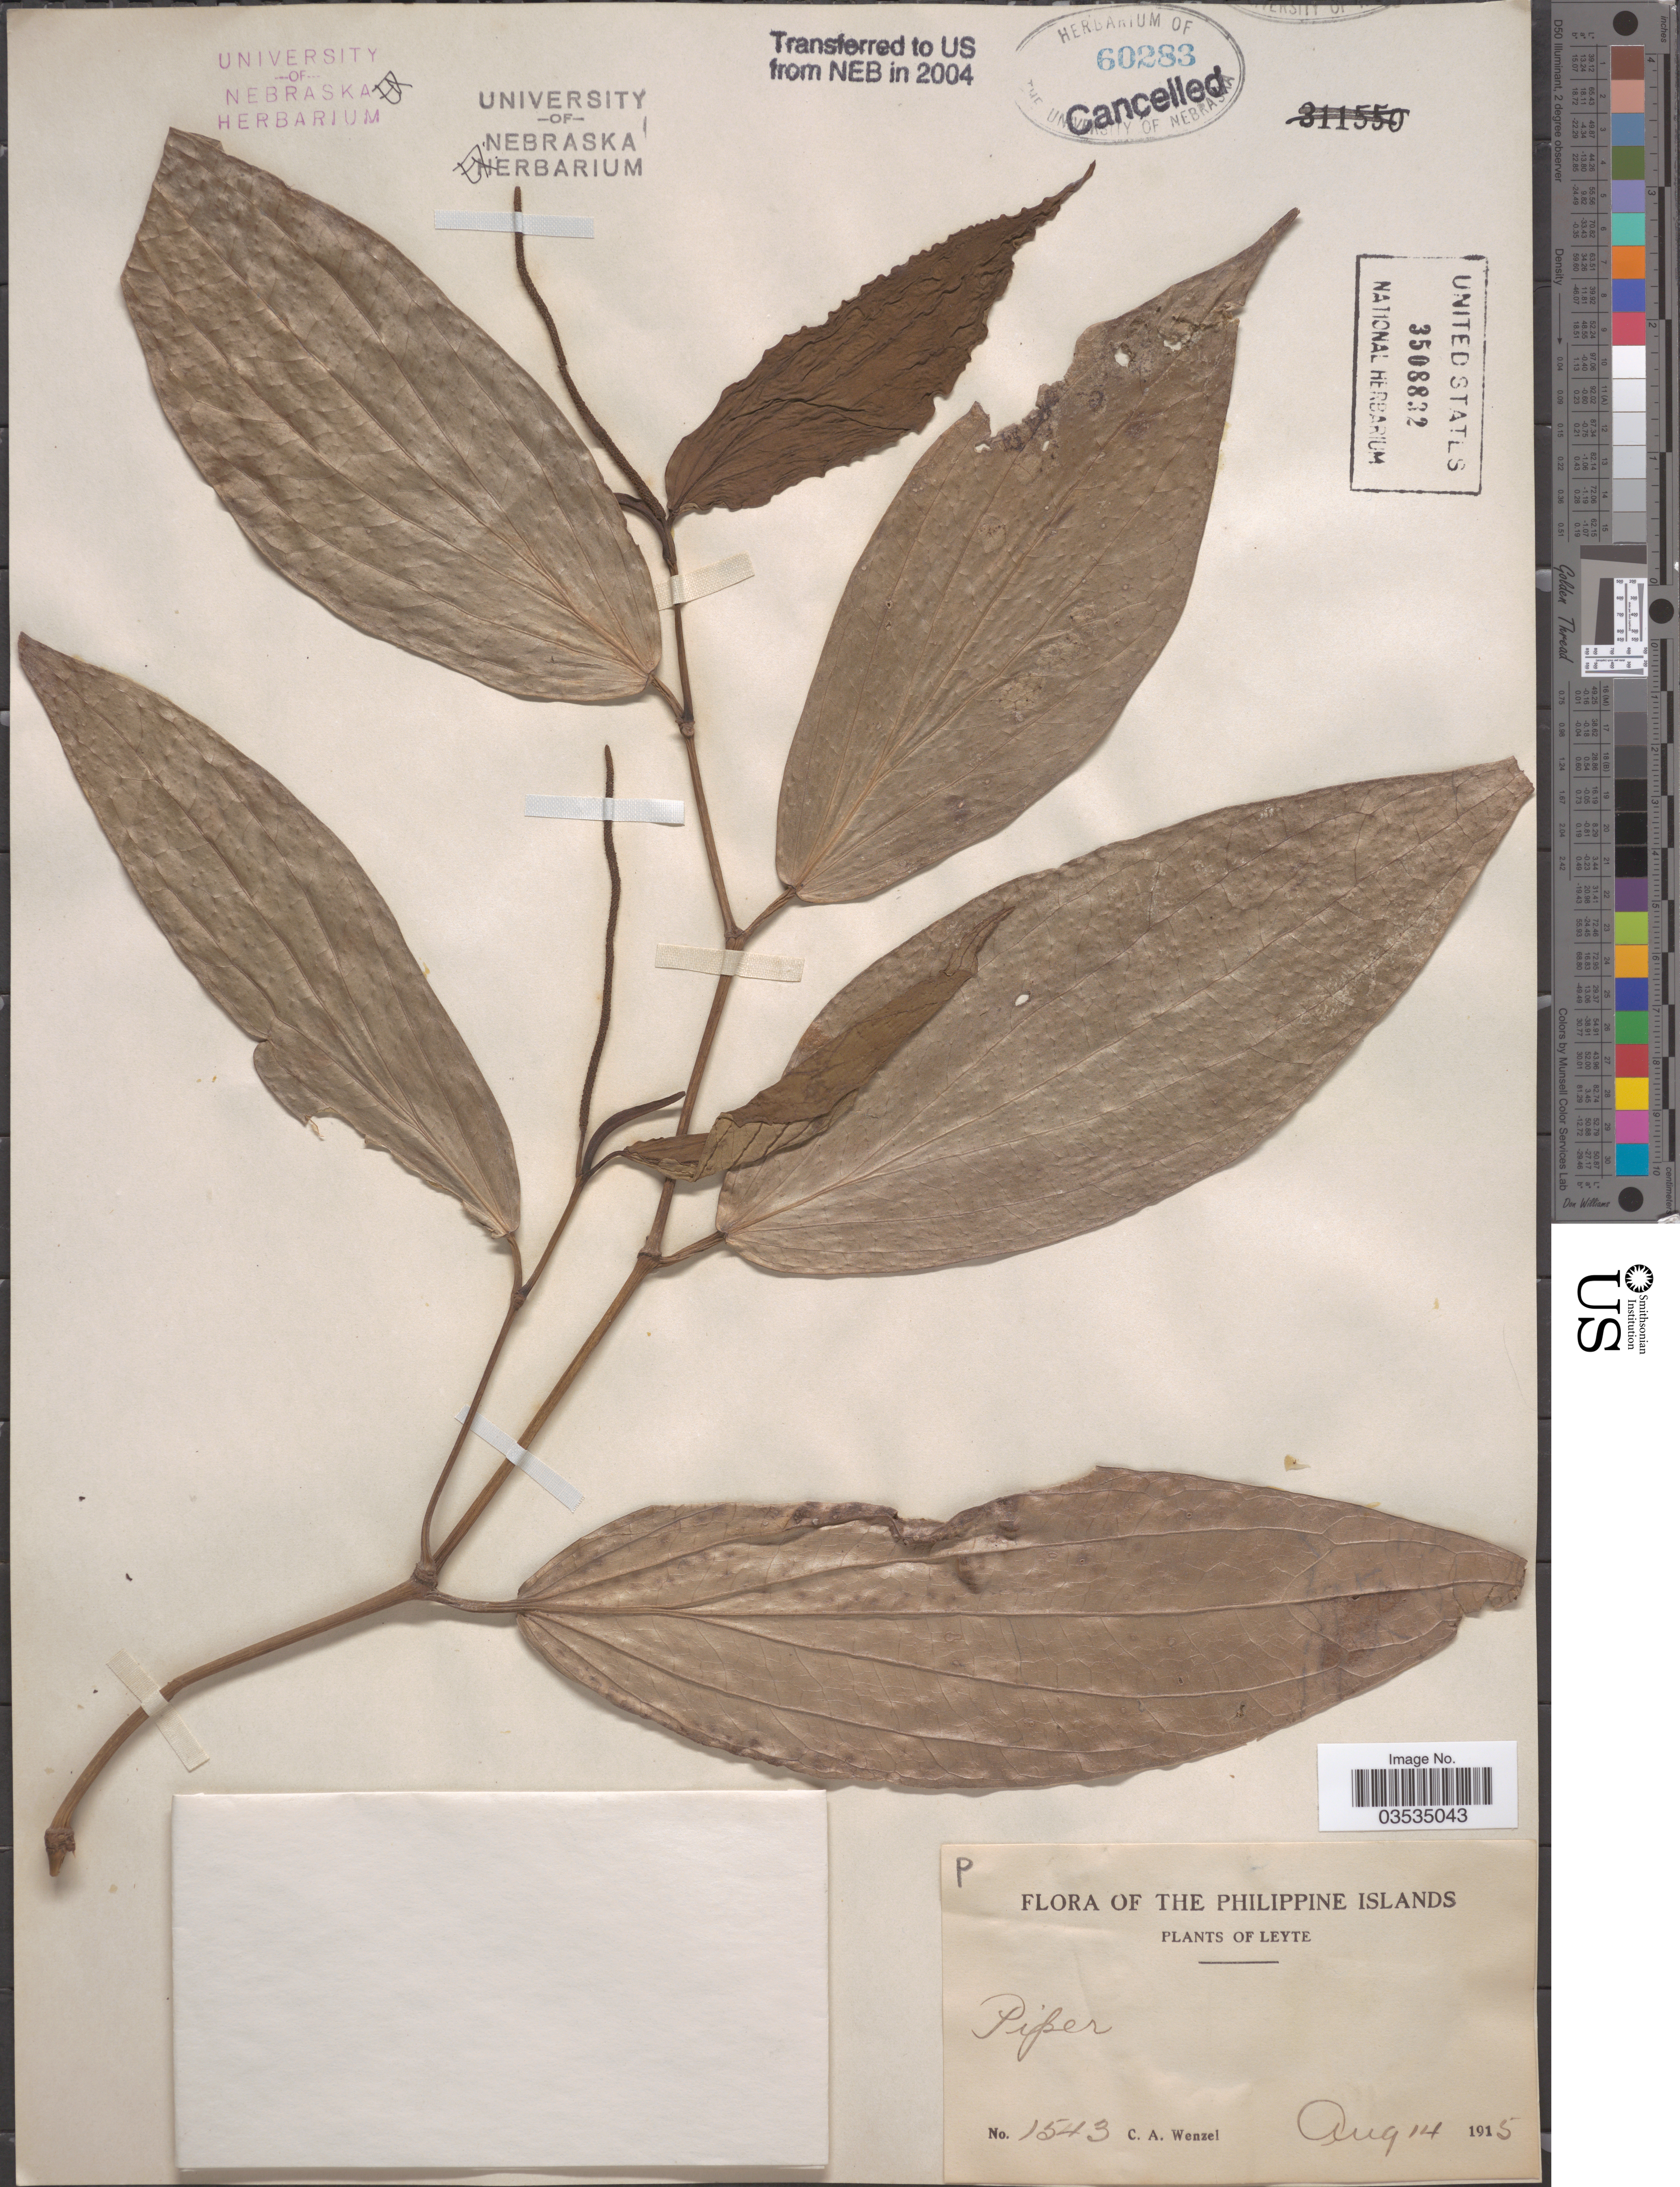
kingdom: Plantae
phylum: Tracheophyta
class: Magnoliopsida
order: Piperales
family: Piperaceae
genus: Piper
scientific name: Piper sp.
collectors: C. Wenzel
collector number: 1543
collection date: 1915-08-14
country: Philippines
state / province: Eastern Visayas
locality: Philippine Islands. Leyte.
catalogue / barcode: US 3508832